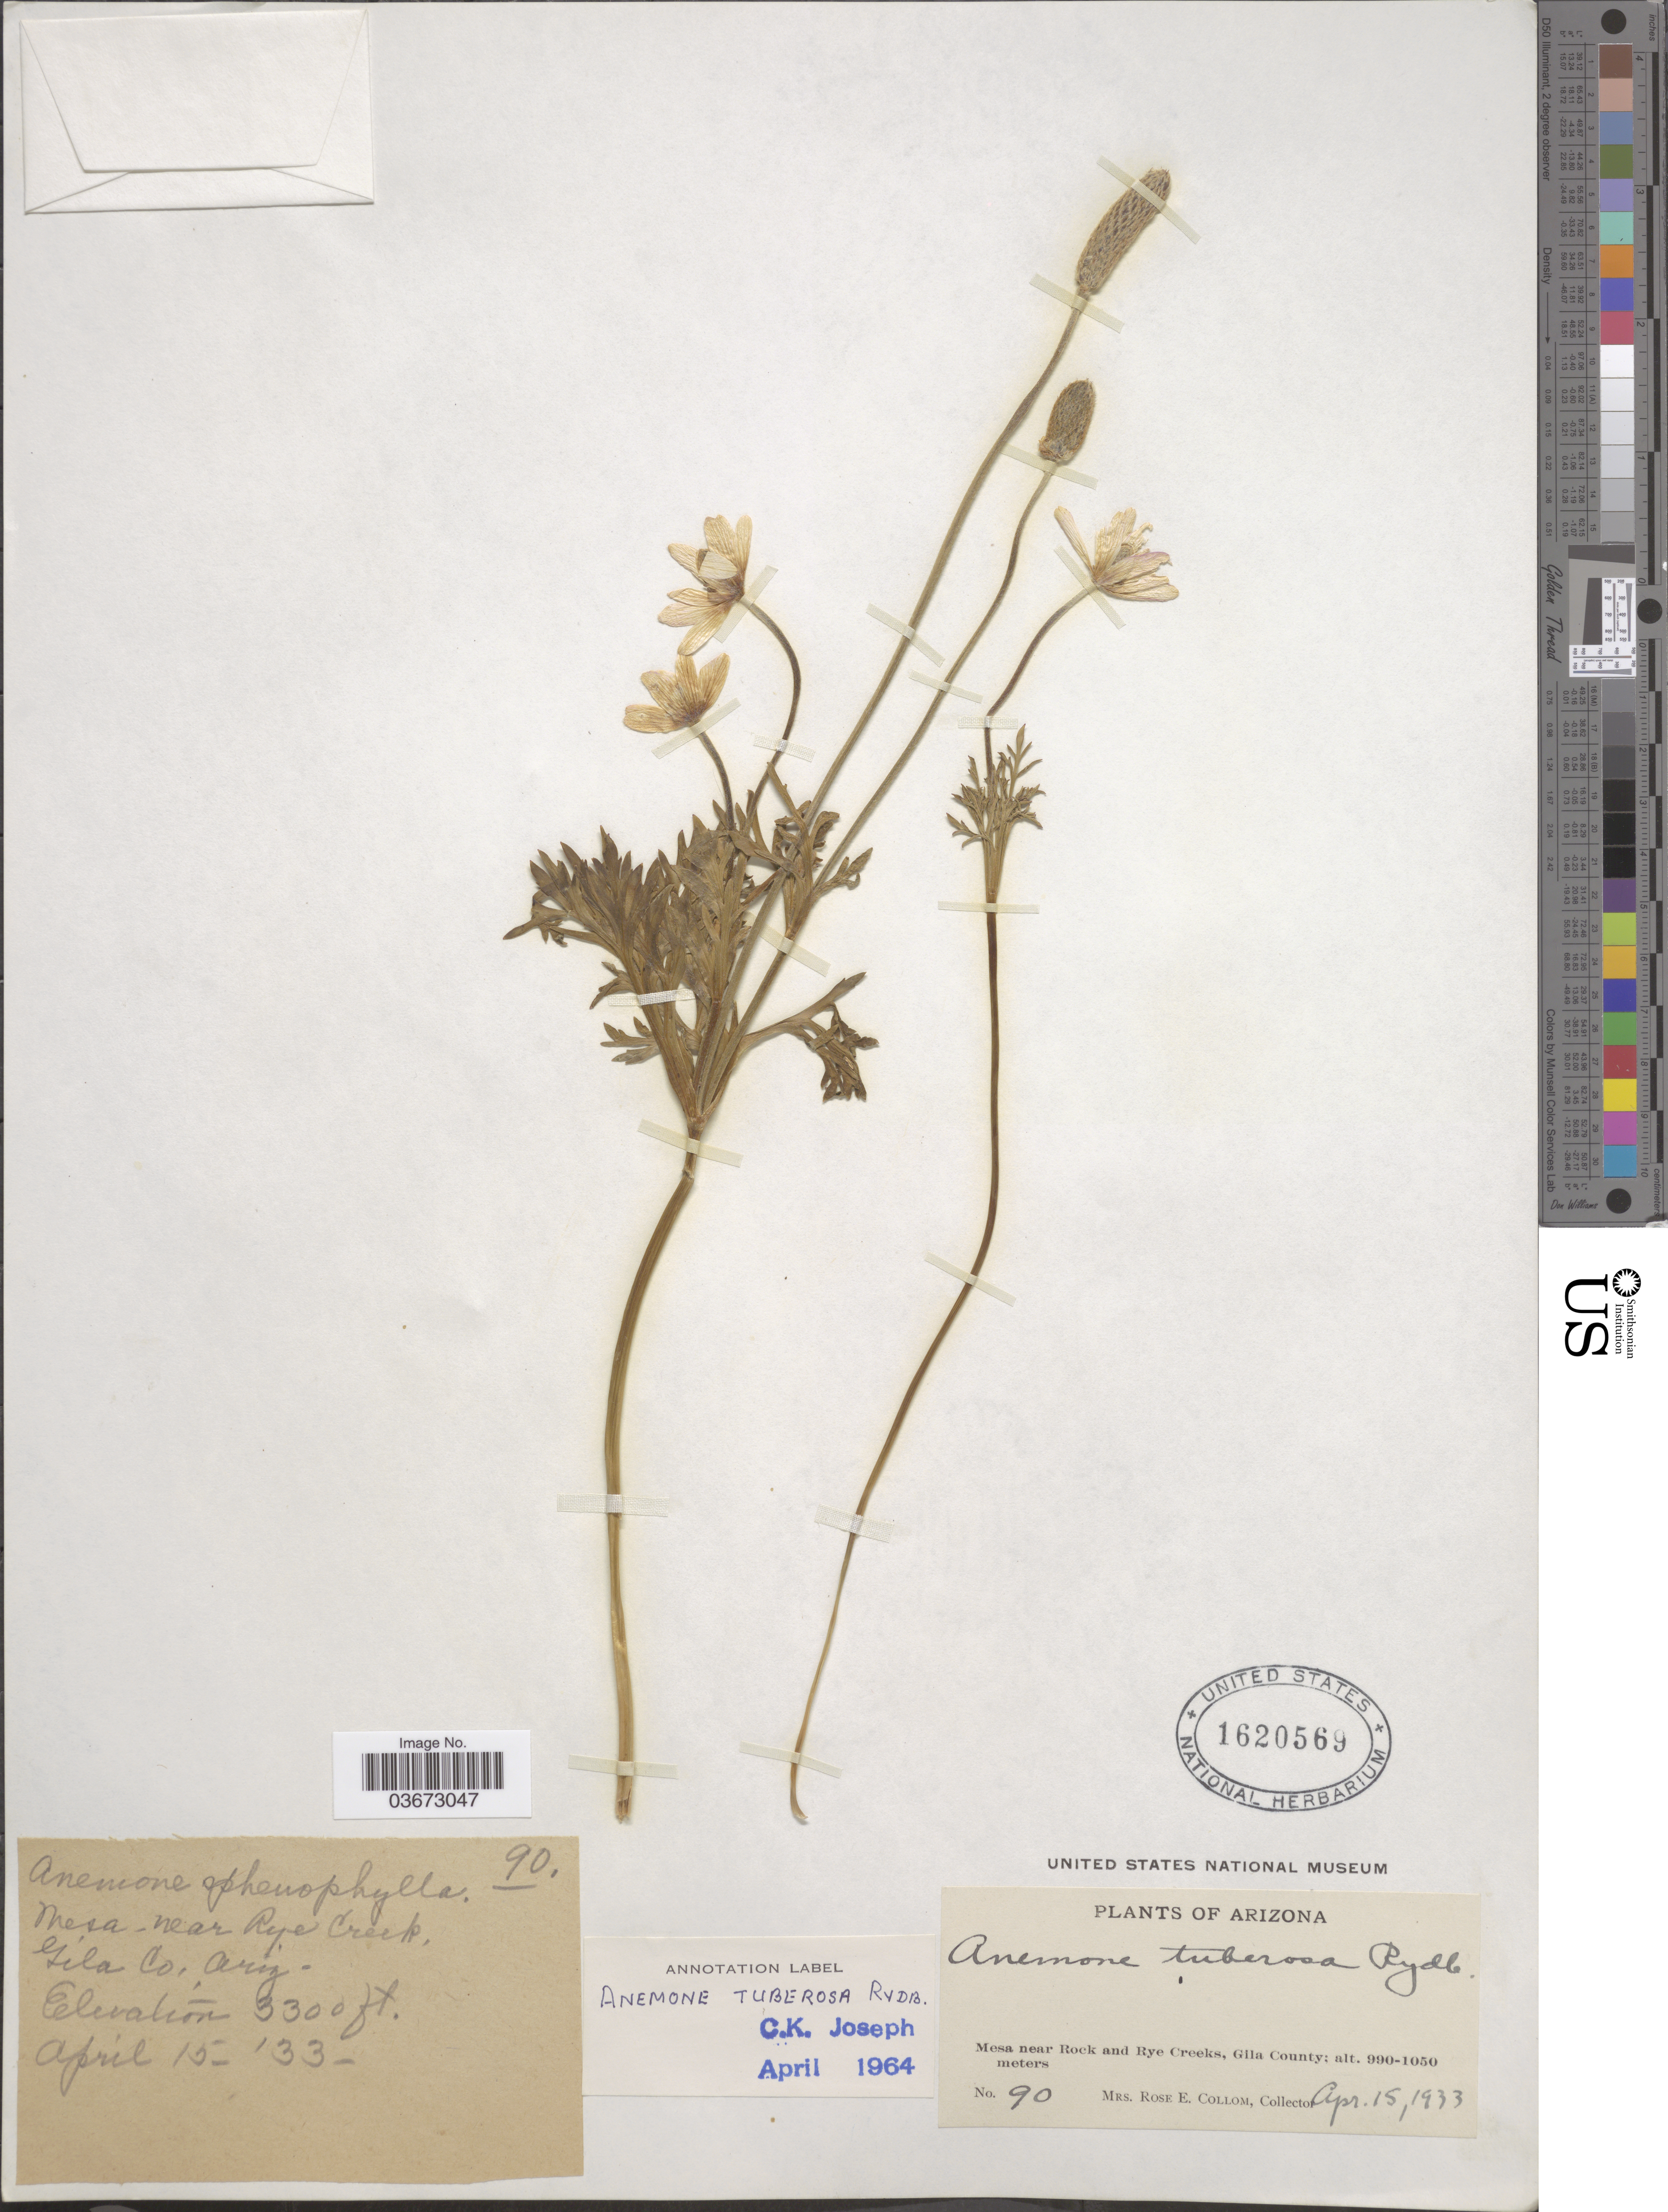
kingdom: Plantae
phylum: Tracheophyta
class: Magnoliopsida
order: Ranunculales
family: Ranunculaceae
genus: Anemone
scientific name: Anemone tuberosa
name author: Rydb.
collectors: R. E. Collom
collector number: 90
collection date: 1933-04-15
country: United States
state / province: Arizona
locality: Mesa near rock and Rye Creeks, Gila County.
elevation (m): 1006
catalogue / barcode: US 1620569